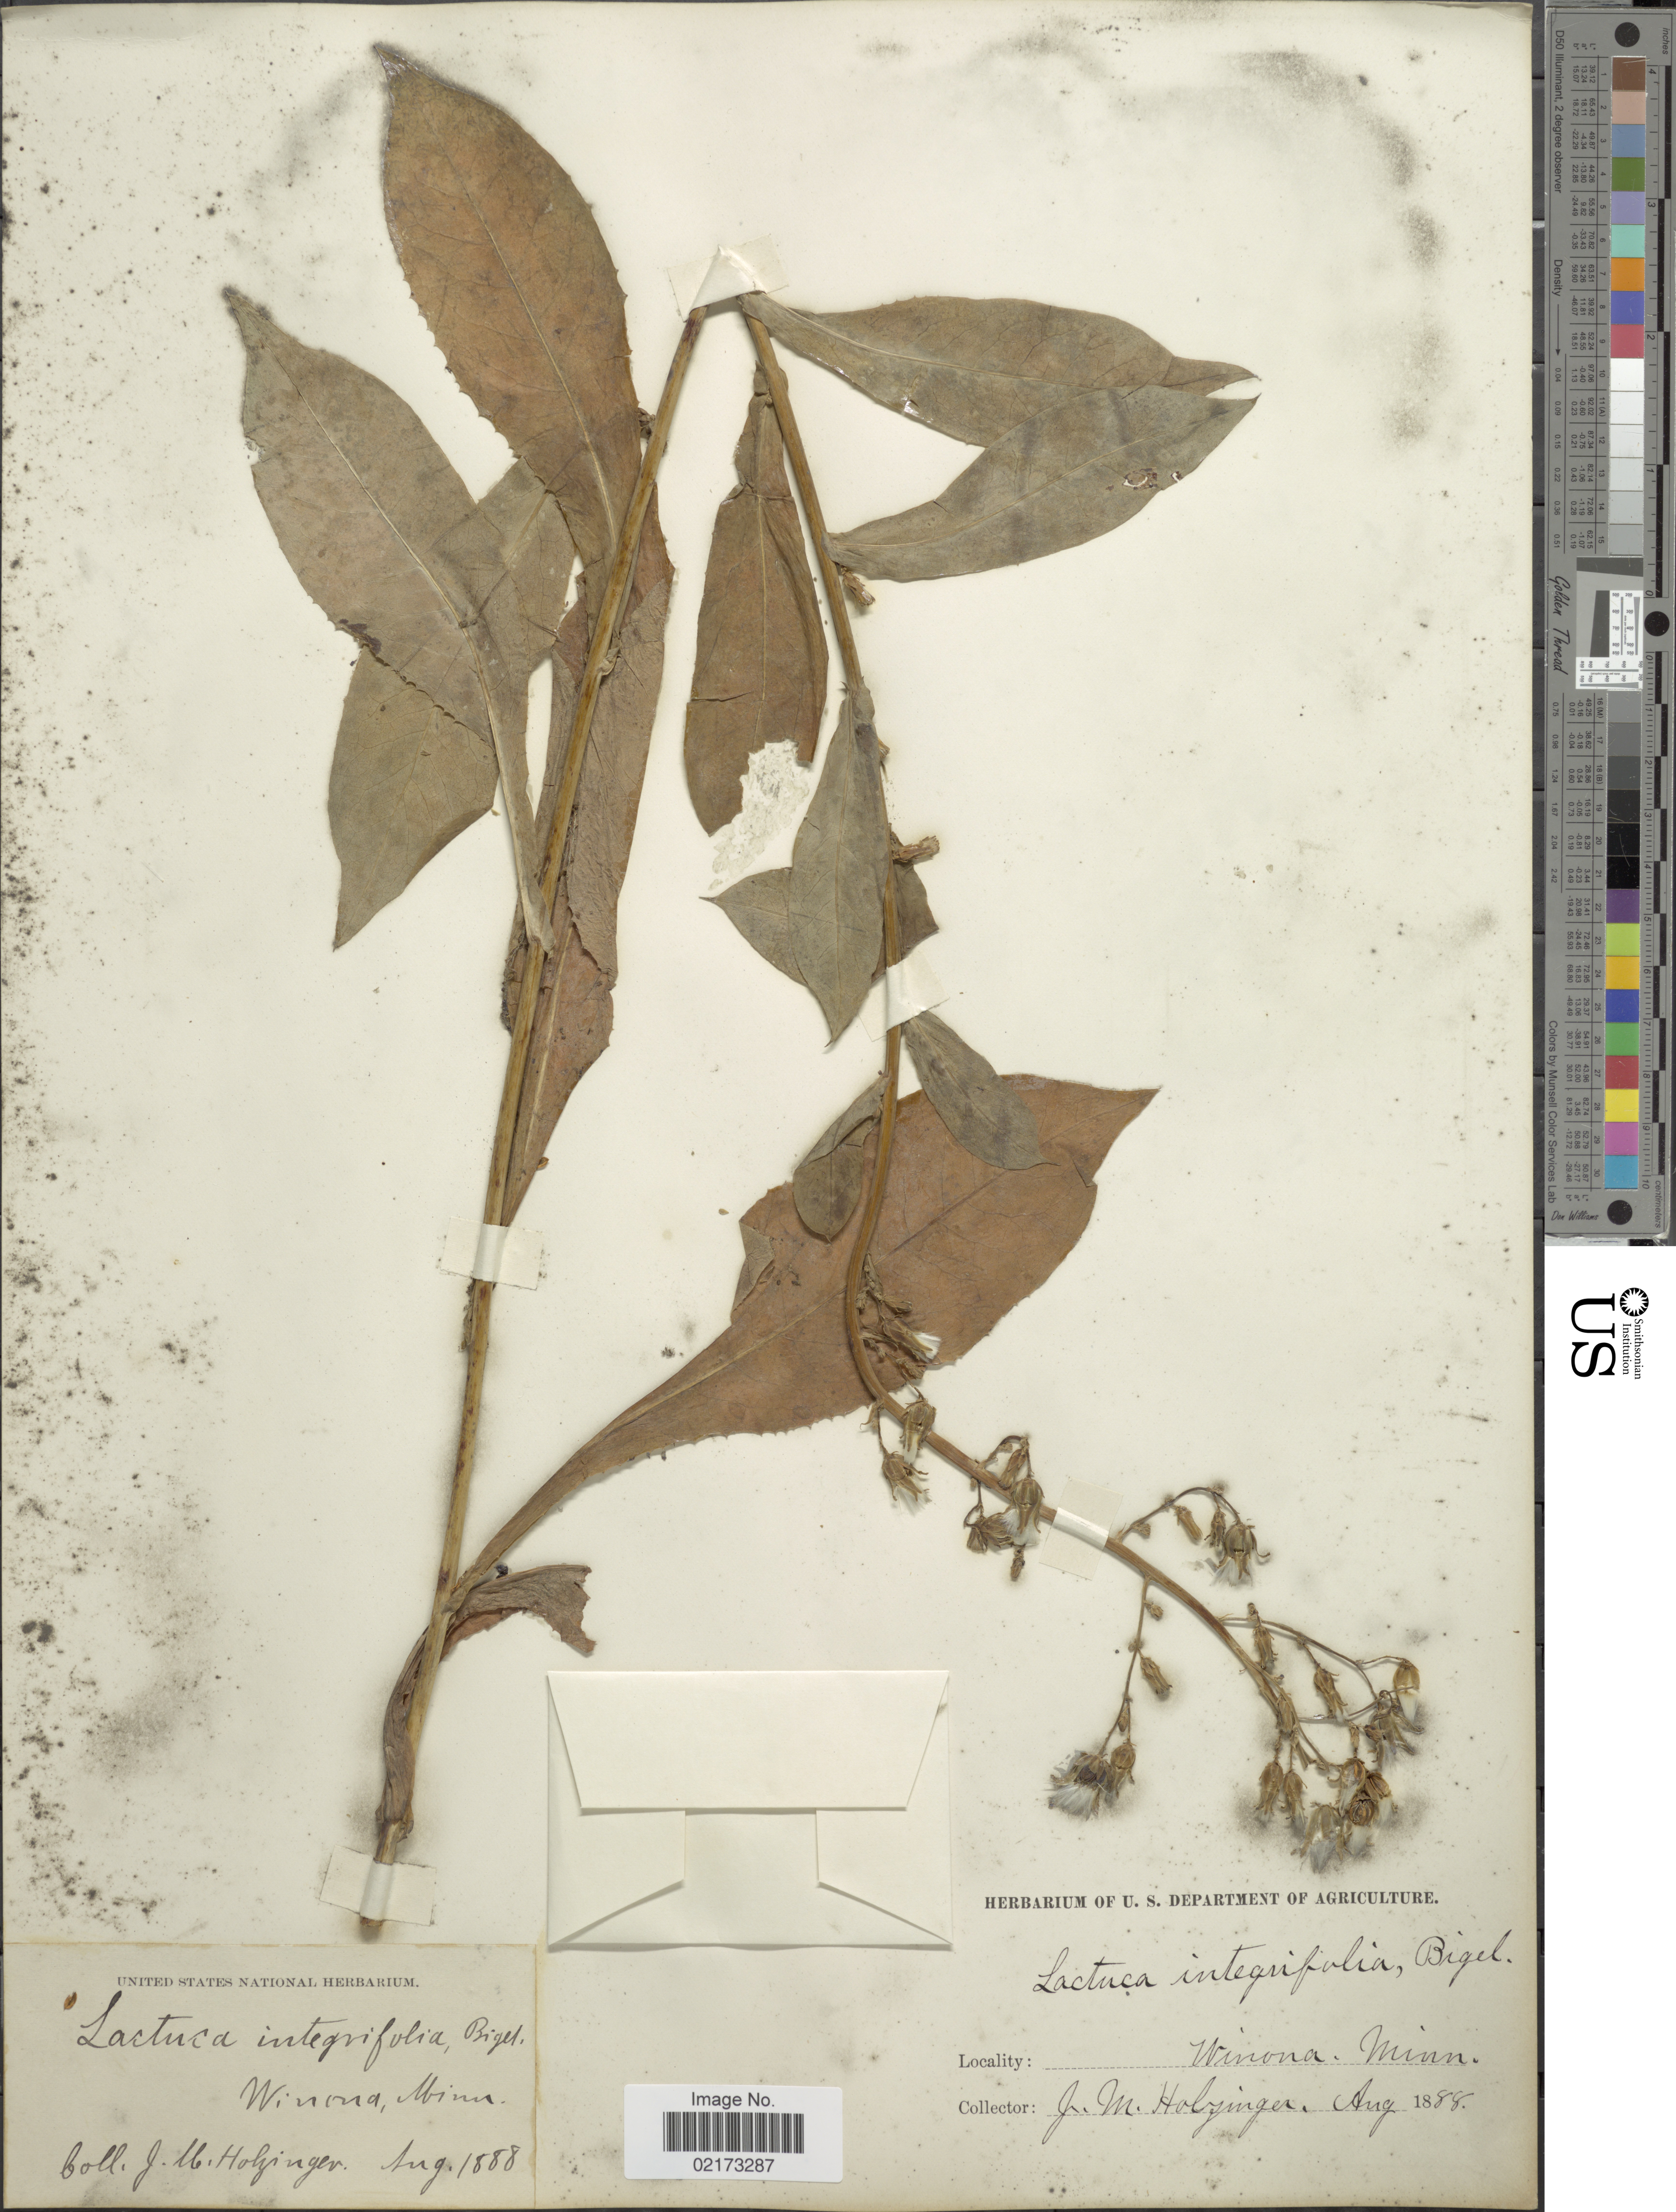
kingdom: Plantae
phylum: Tracheophyta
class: Magnoliopsida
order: Asterales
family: Asteraceae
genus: Lactuca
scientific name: Lactuca canadensis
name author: L.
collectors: J. M. Holzinger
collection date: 1888-08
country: United States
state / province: Minnesota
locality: Winona